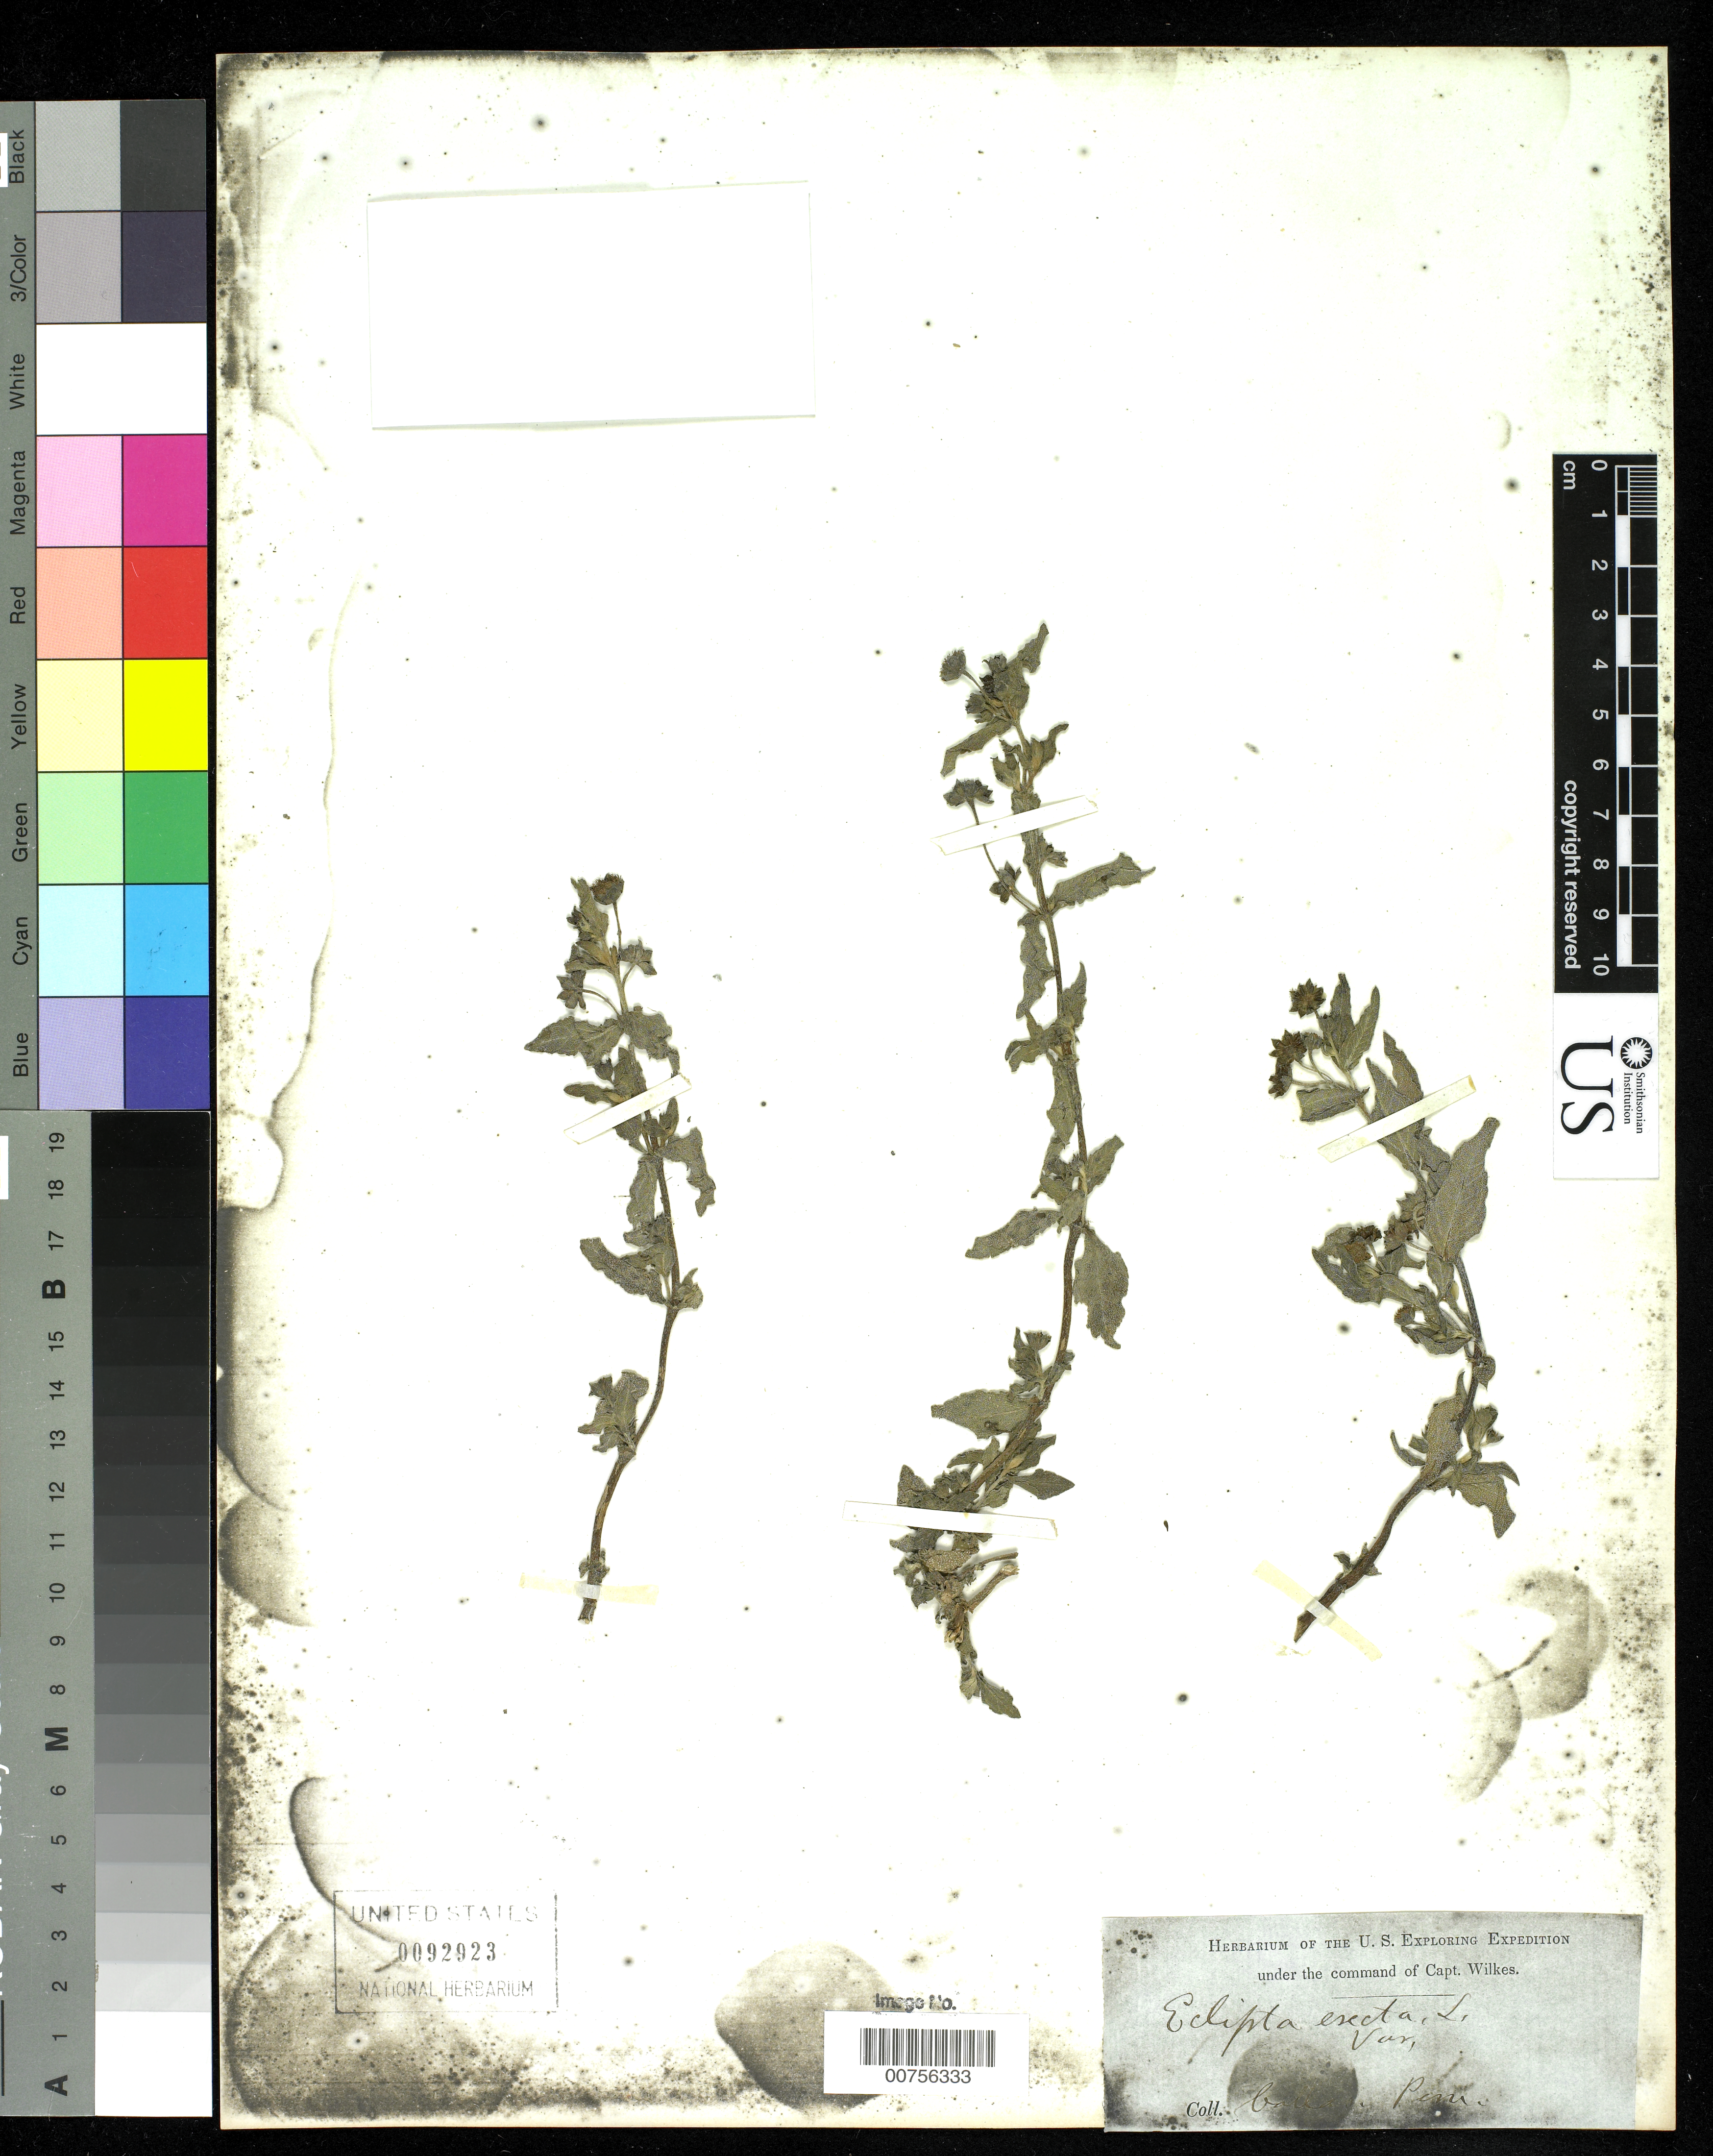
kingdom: Plantae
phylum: Tracheophyta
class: Magnoliopsida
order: Asterales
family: Asteraceae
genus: Eclipta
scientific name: Eclipta erecta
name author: L.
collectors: Wilkes Explor. Exped.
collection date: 1838/1842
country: Peru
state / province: Callao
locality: Callao, Peru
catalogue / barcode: US 92923